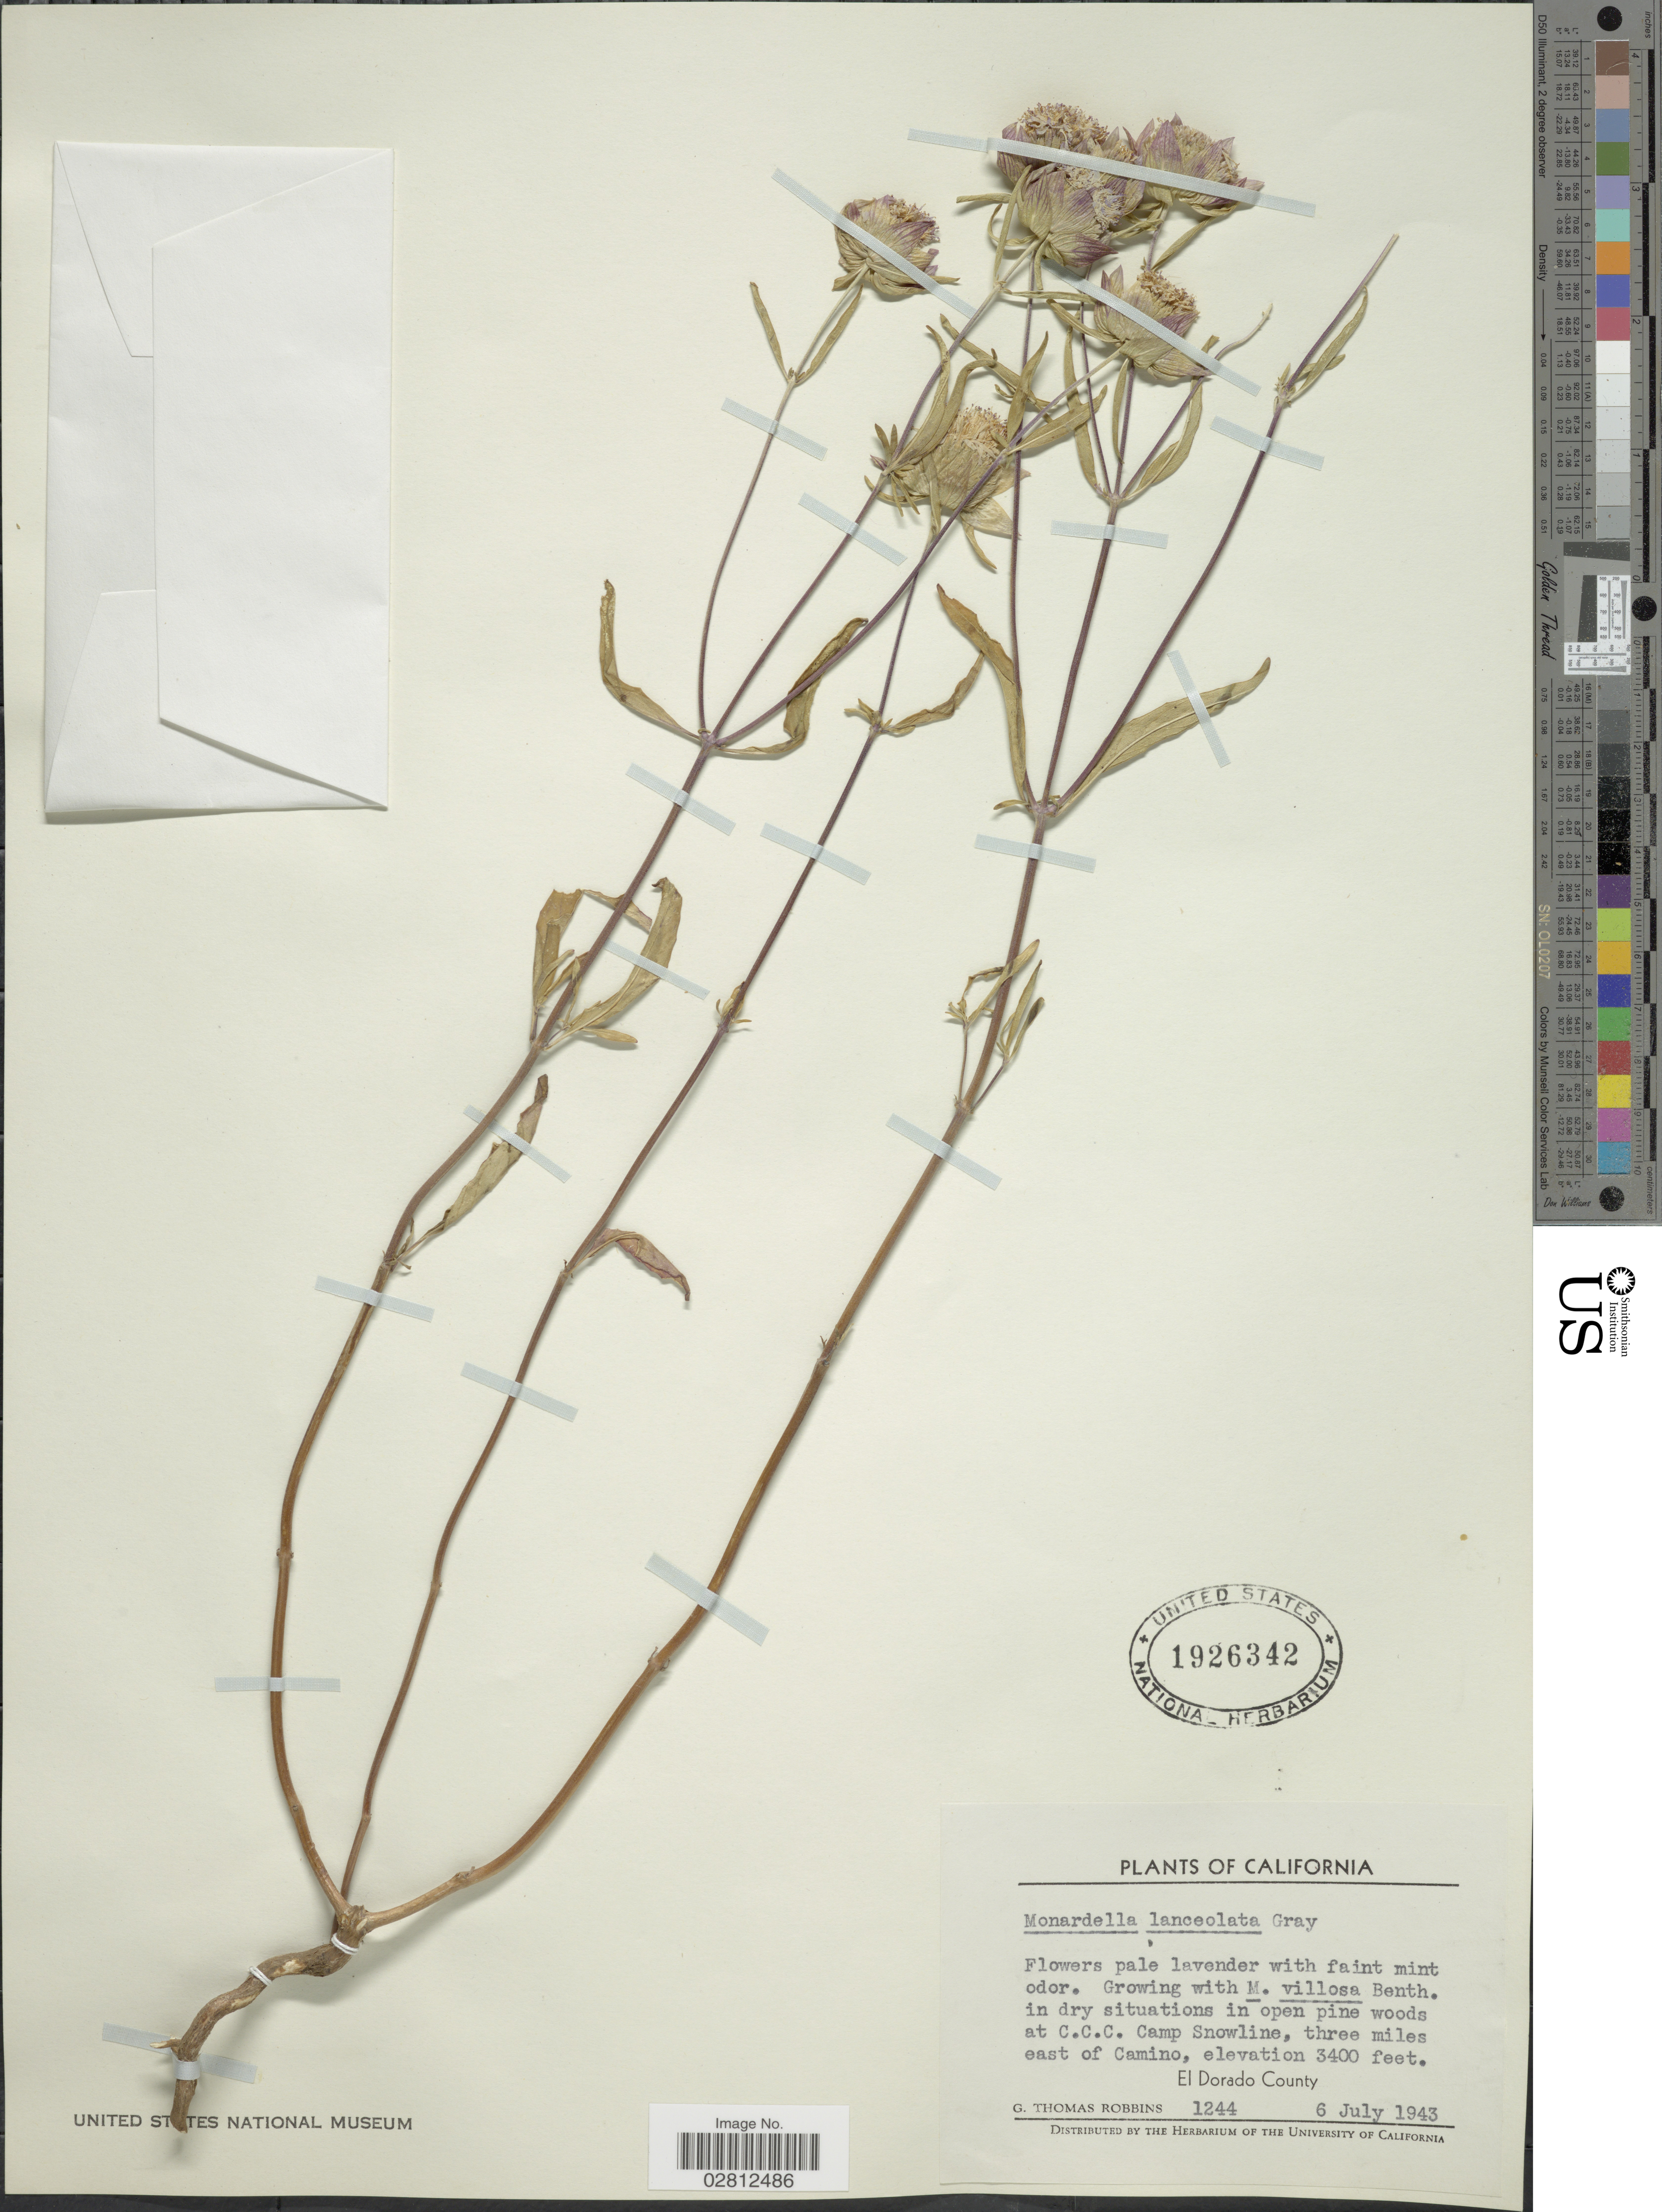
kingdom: Plantae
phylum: Tracheophyta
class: Magnoliopsida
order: Lamiales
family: Lamiaceae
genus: Monardella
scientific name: Monardella lanceolata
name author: A. Gray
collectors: G. T. Robbins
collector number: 1244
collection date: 1943-07-06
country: United States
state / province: California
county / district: El Dorado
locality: C.C.C. Camp Snowline, three miles east of Camino, El Dorado County.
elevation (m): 1036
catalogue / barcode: US 1926342